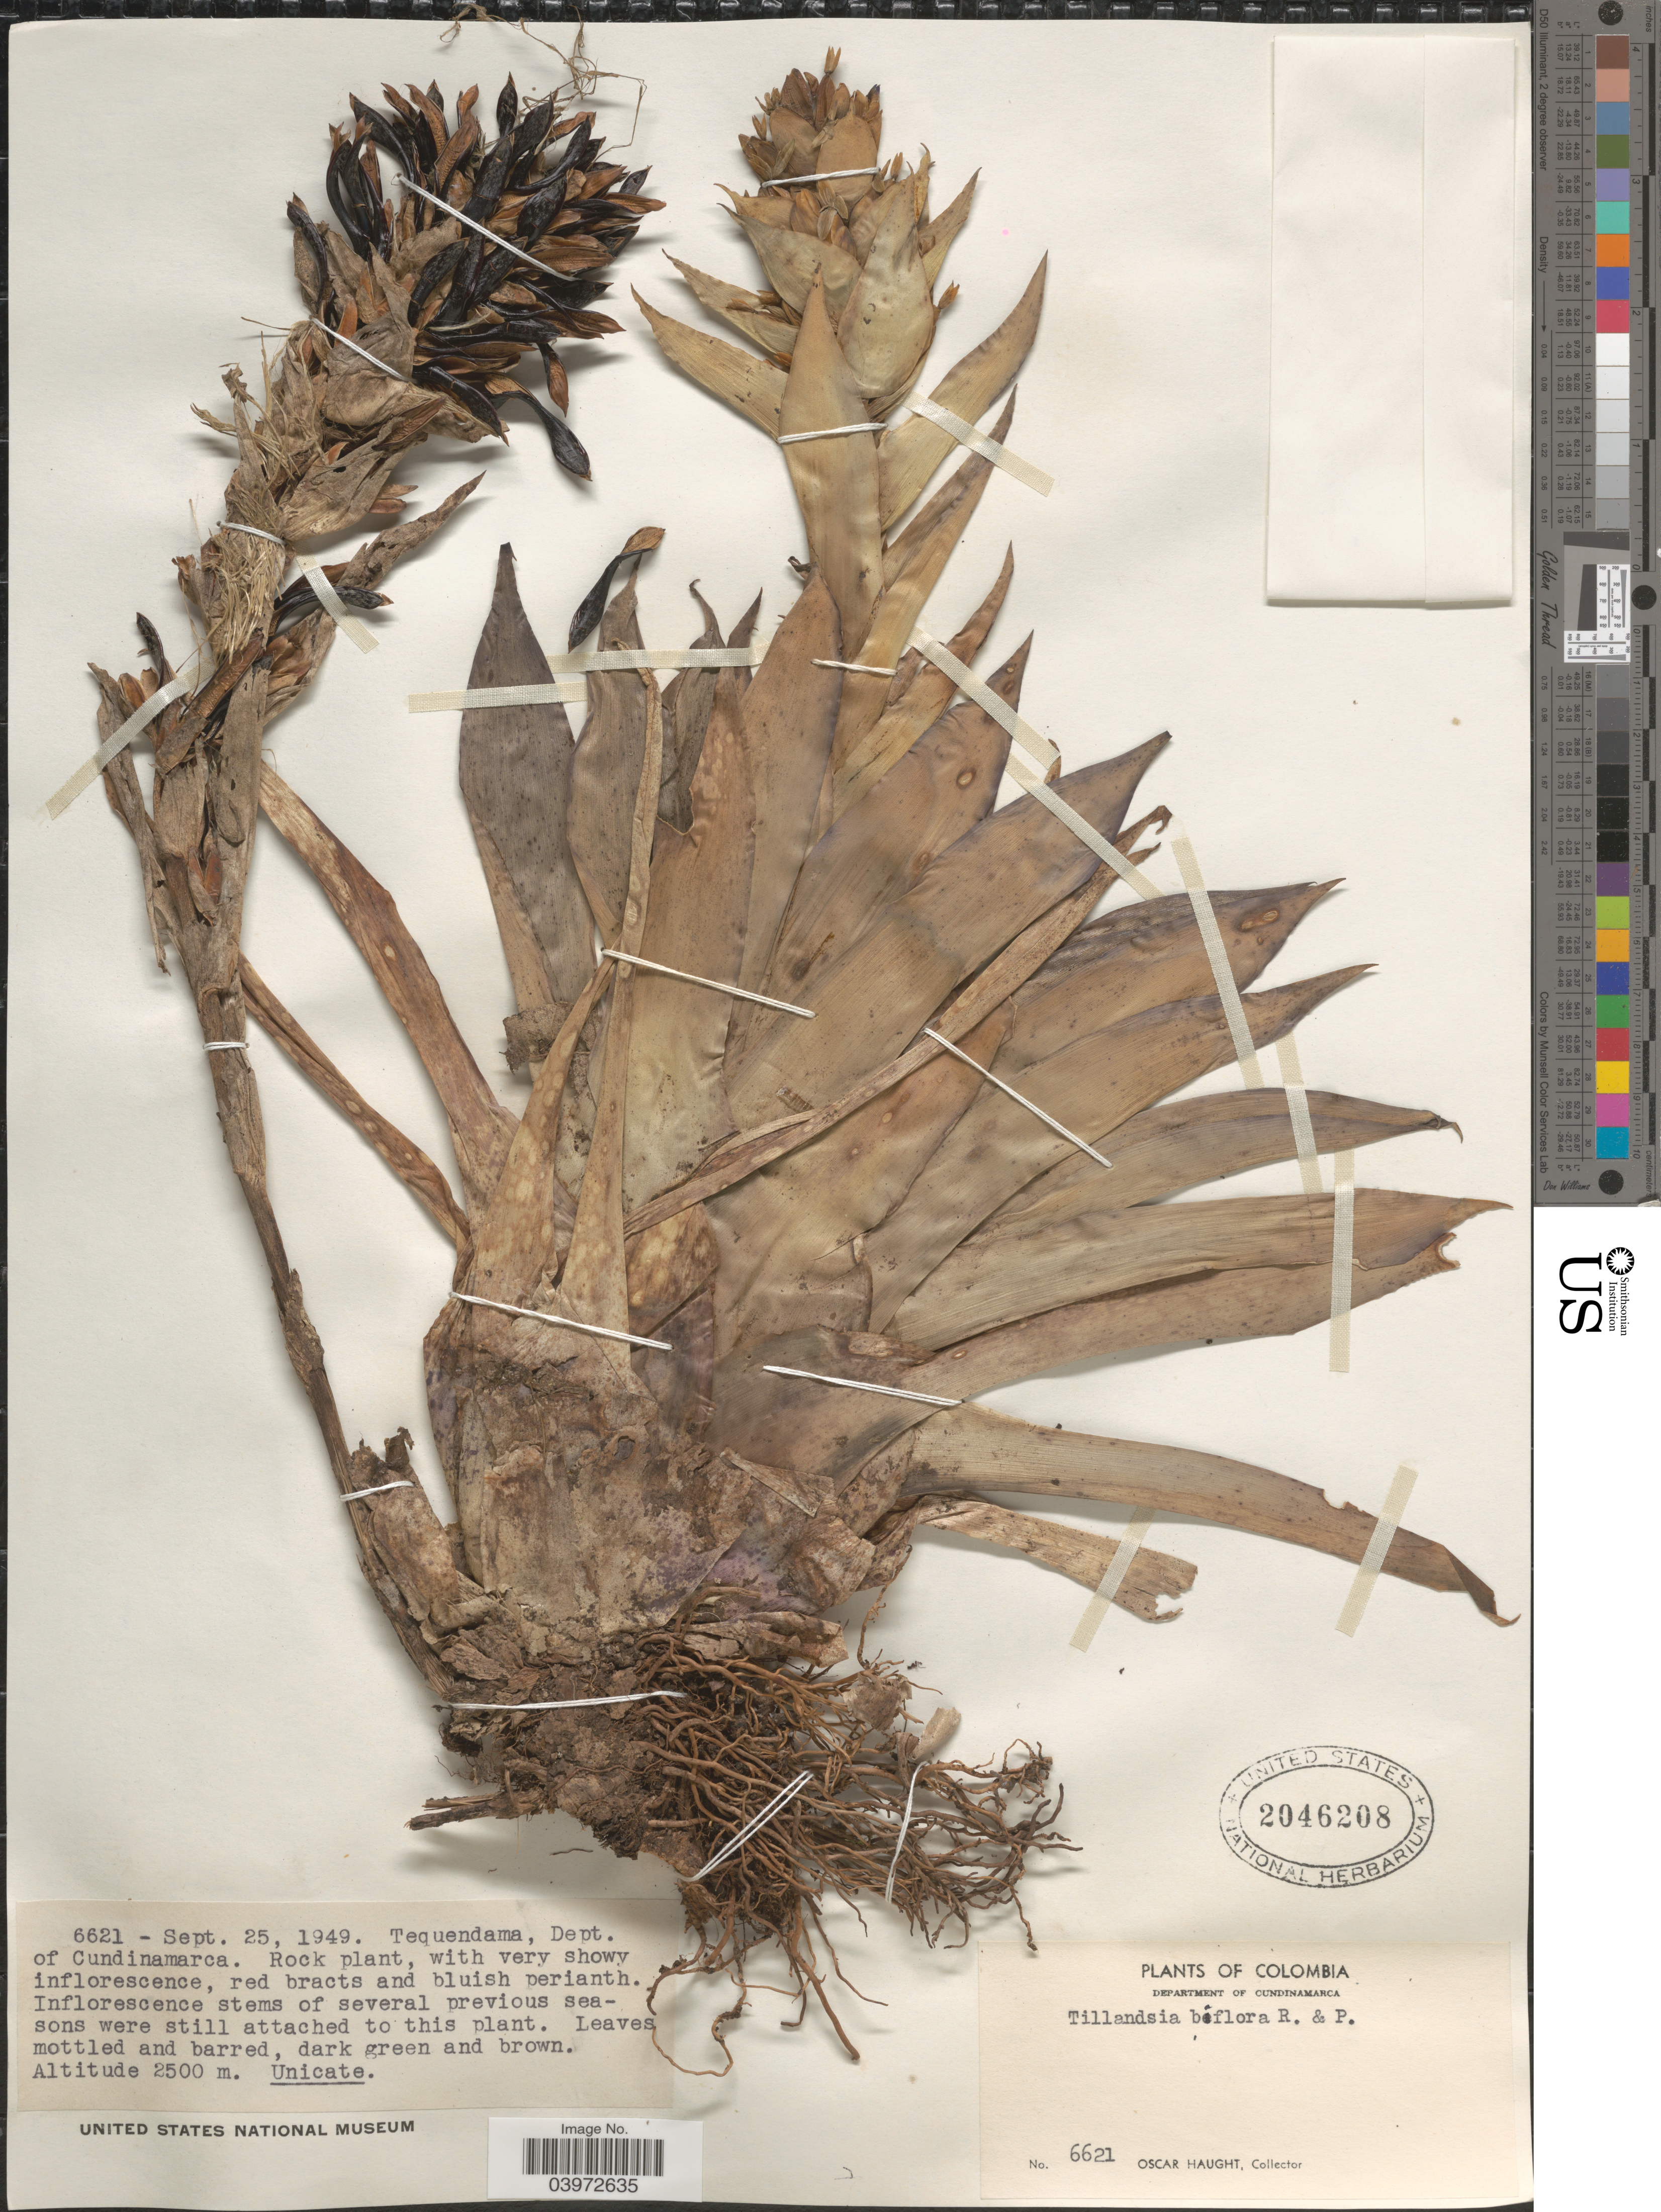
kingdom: Plantae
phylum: Tracheophyta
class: Liliopsida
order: Poales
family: Bromeliaceae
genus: Tillandsia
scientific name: Tillandsia biflora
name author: Ruiz & Pav.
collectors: O. L. Haught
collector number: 6621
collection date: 1949-09-25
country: Colombia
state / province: Cundinamarca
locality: Tequendama, Department of Cundinamarca.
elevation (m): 2500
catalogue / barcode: US 2046208